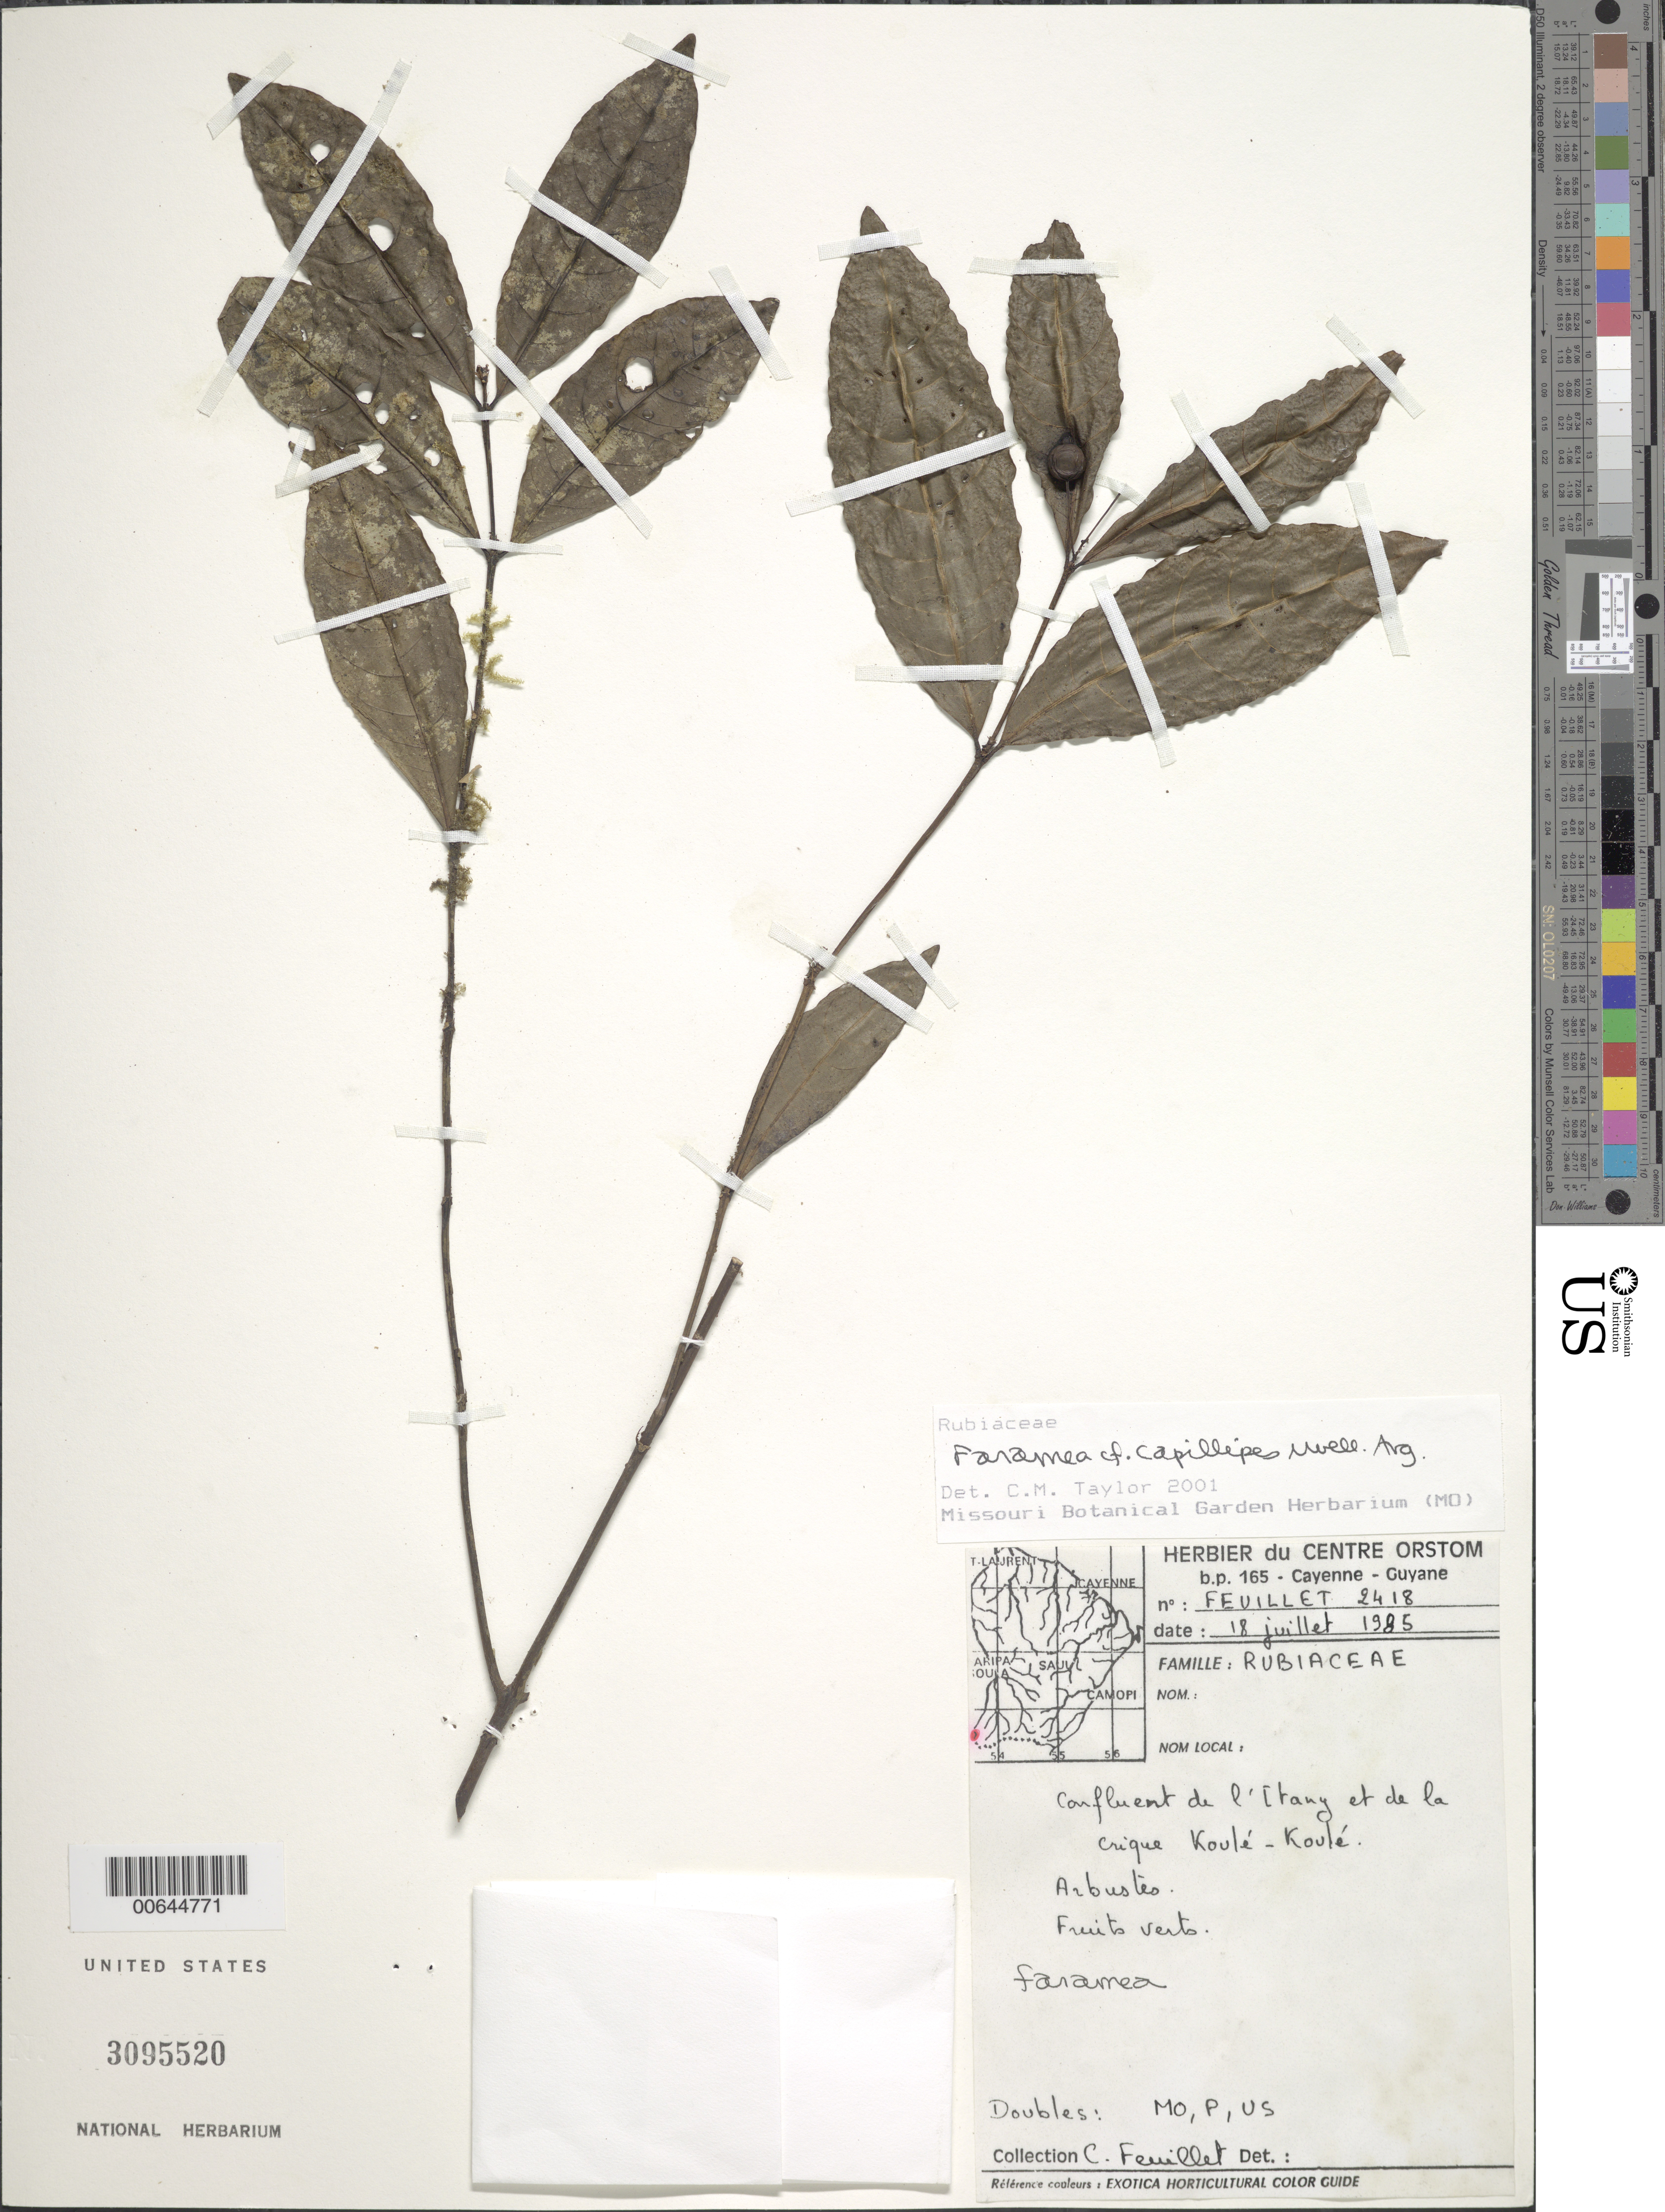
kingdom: Plantae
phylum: Tracheophyta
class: Magnoliopsida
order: Gentianales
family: Rubiaceae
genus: Faramea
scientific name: Faramea capillipes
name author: Müll. Arg.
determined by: Taylor, Charlotte M.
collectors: C. Feuillet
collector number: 2418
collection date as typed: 18-Jul-85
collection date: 1985-07-18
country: French Guiana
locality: Rivière Itany, confluent avec de la crique Koulé-Koulé, Monts Tumuc-Humac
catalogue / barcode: US 3095520